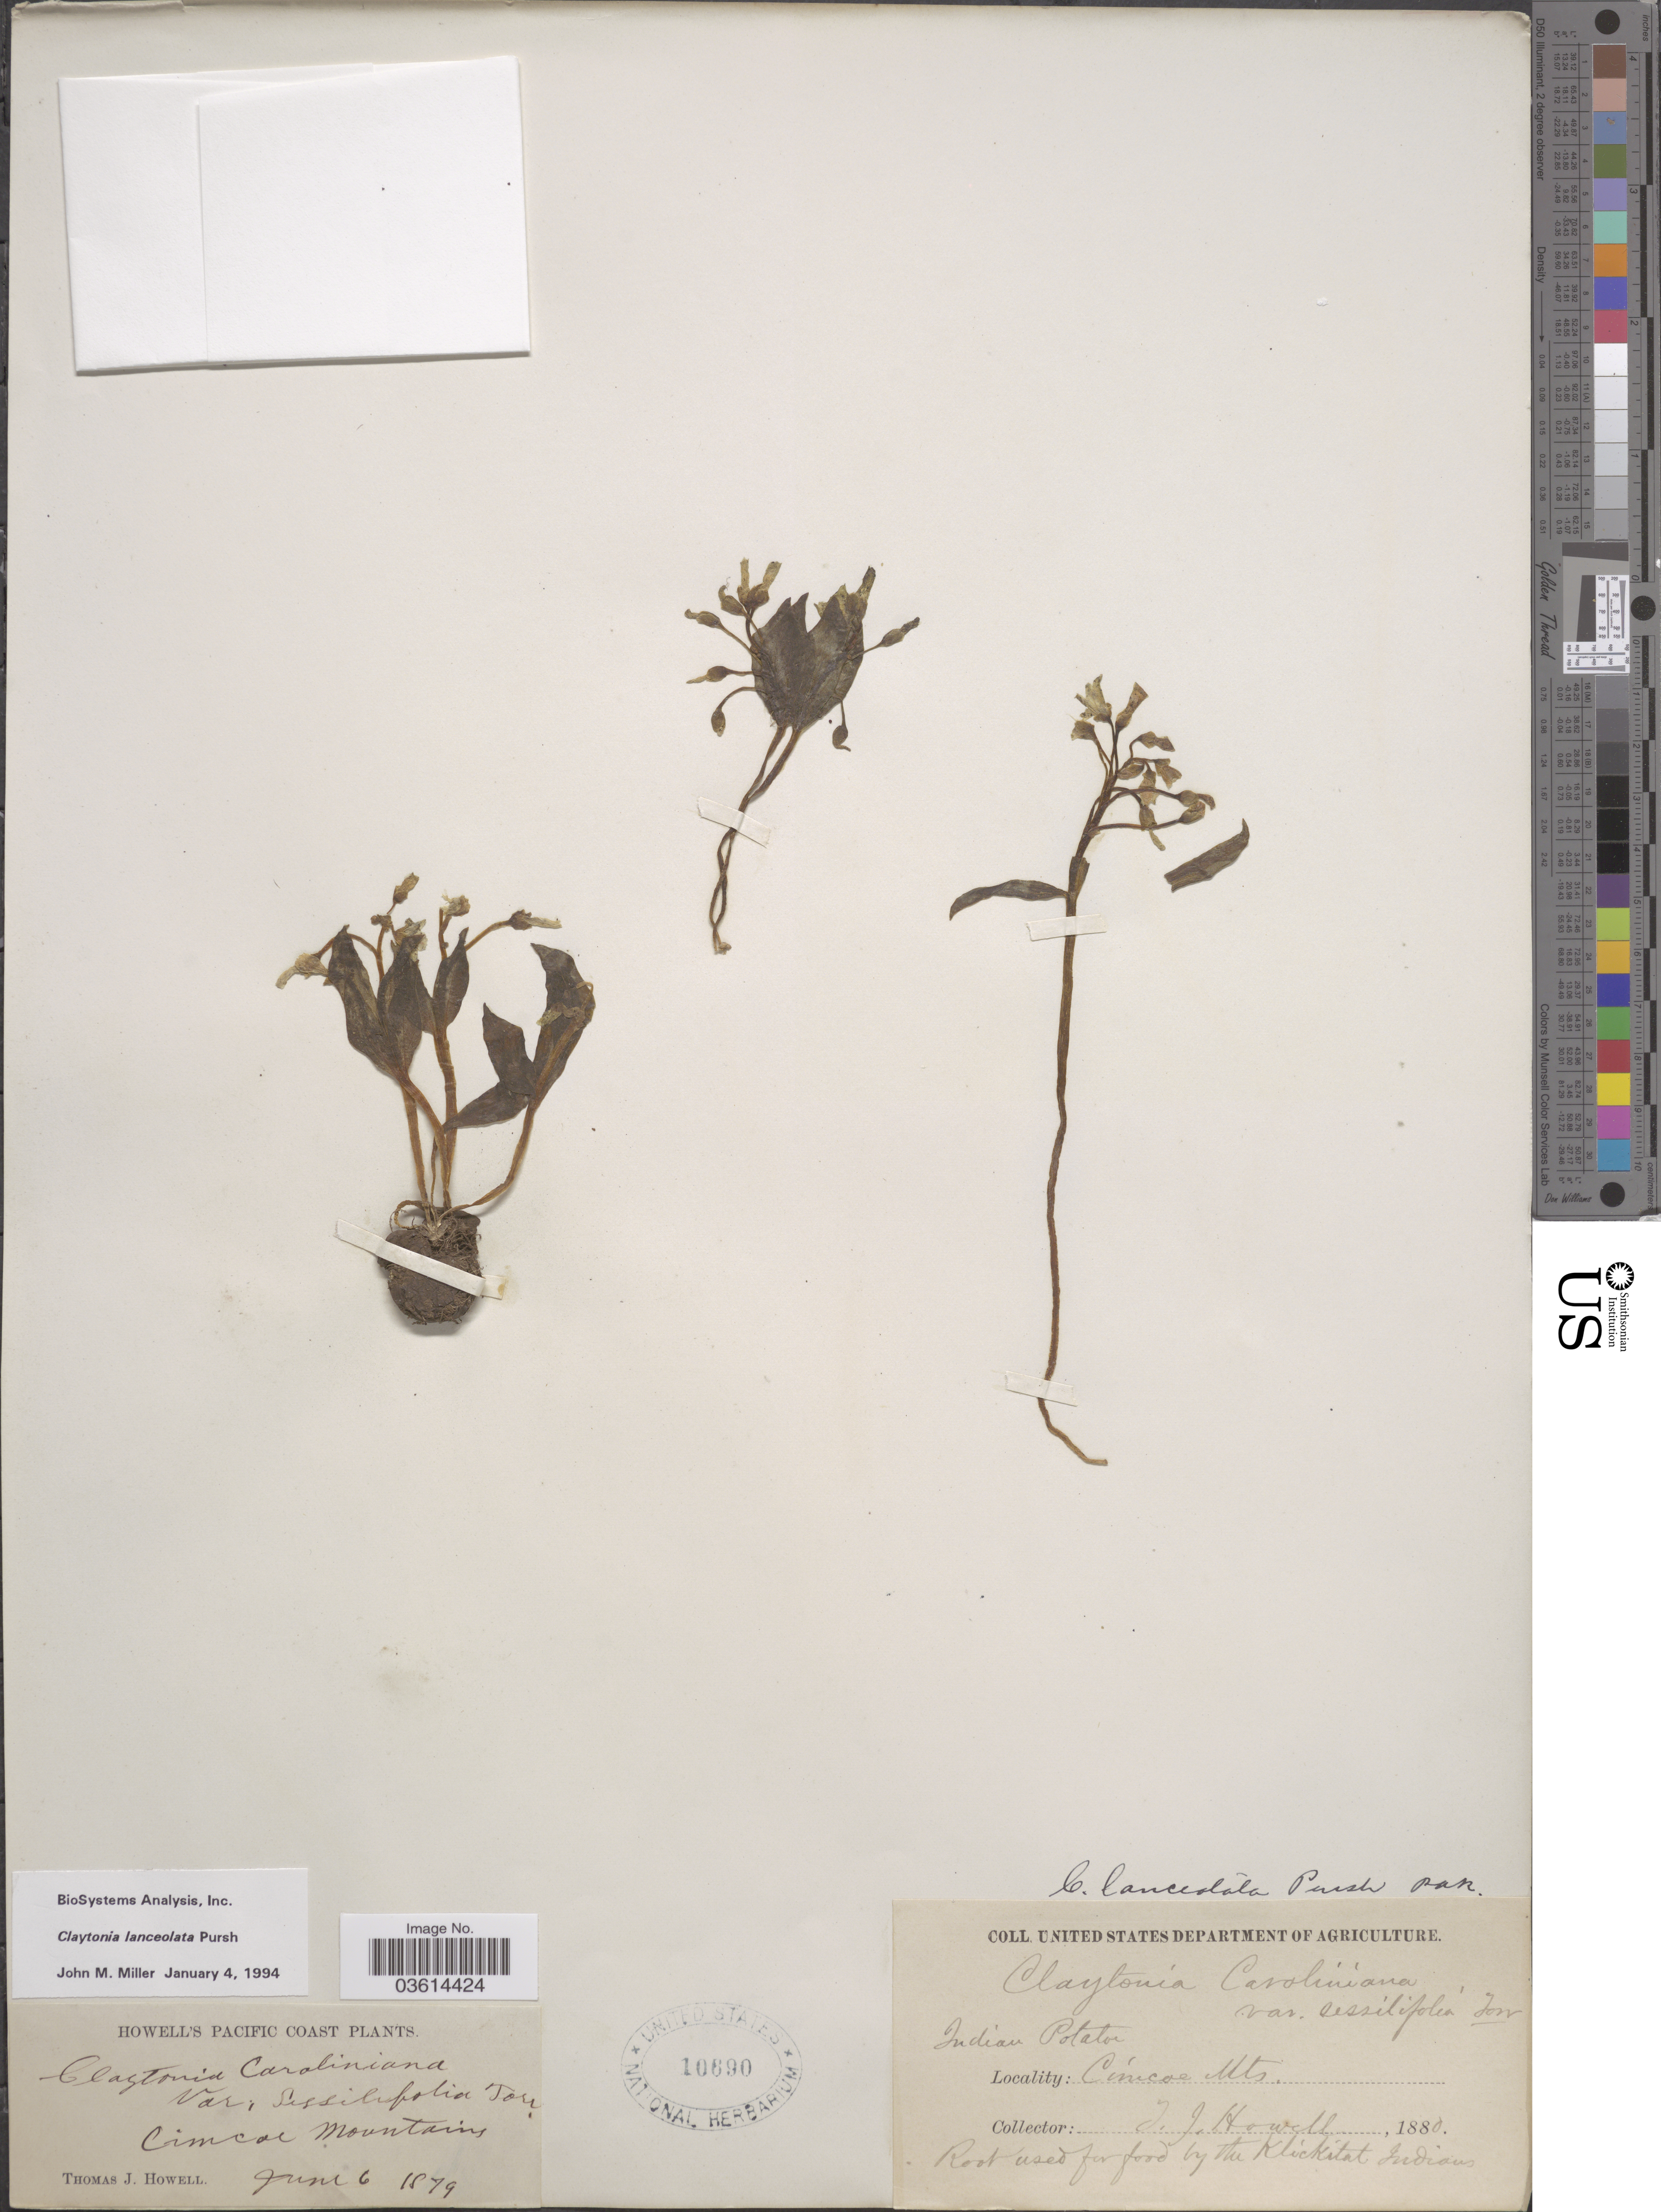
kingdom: Plantae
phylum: Tracheophyta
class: Magnoliopsida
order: Caryophyllales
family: Montiaceae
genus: Claytonia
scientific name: Claytonia lanceolata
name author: Pursh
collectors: T. J. Howell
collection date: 1879-06-06/1880-06-06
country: United States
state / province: Washington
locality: Pacific Coast. Cimcoe Mountains.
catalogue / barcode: US 10690